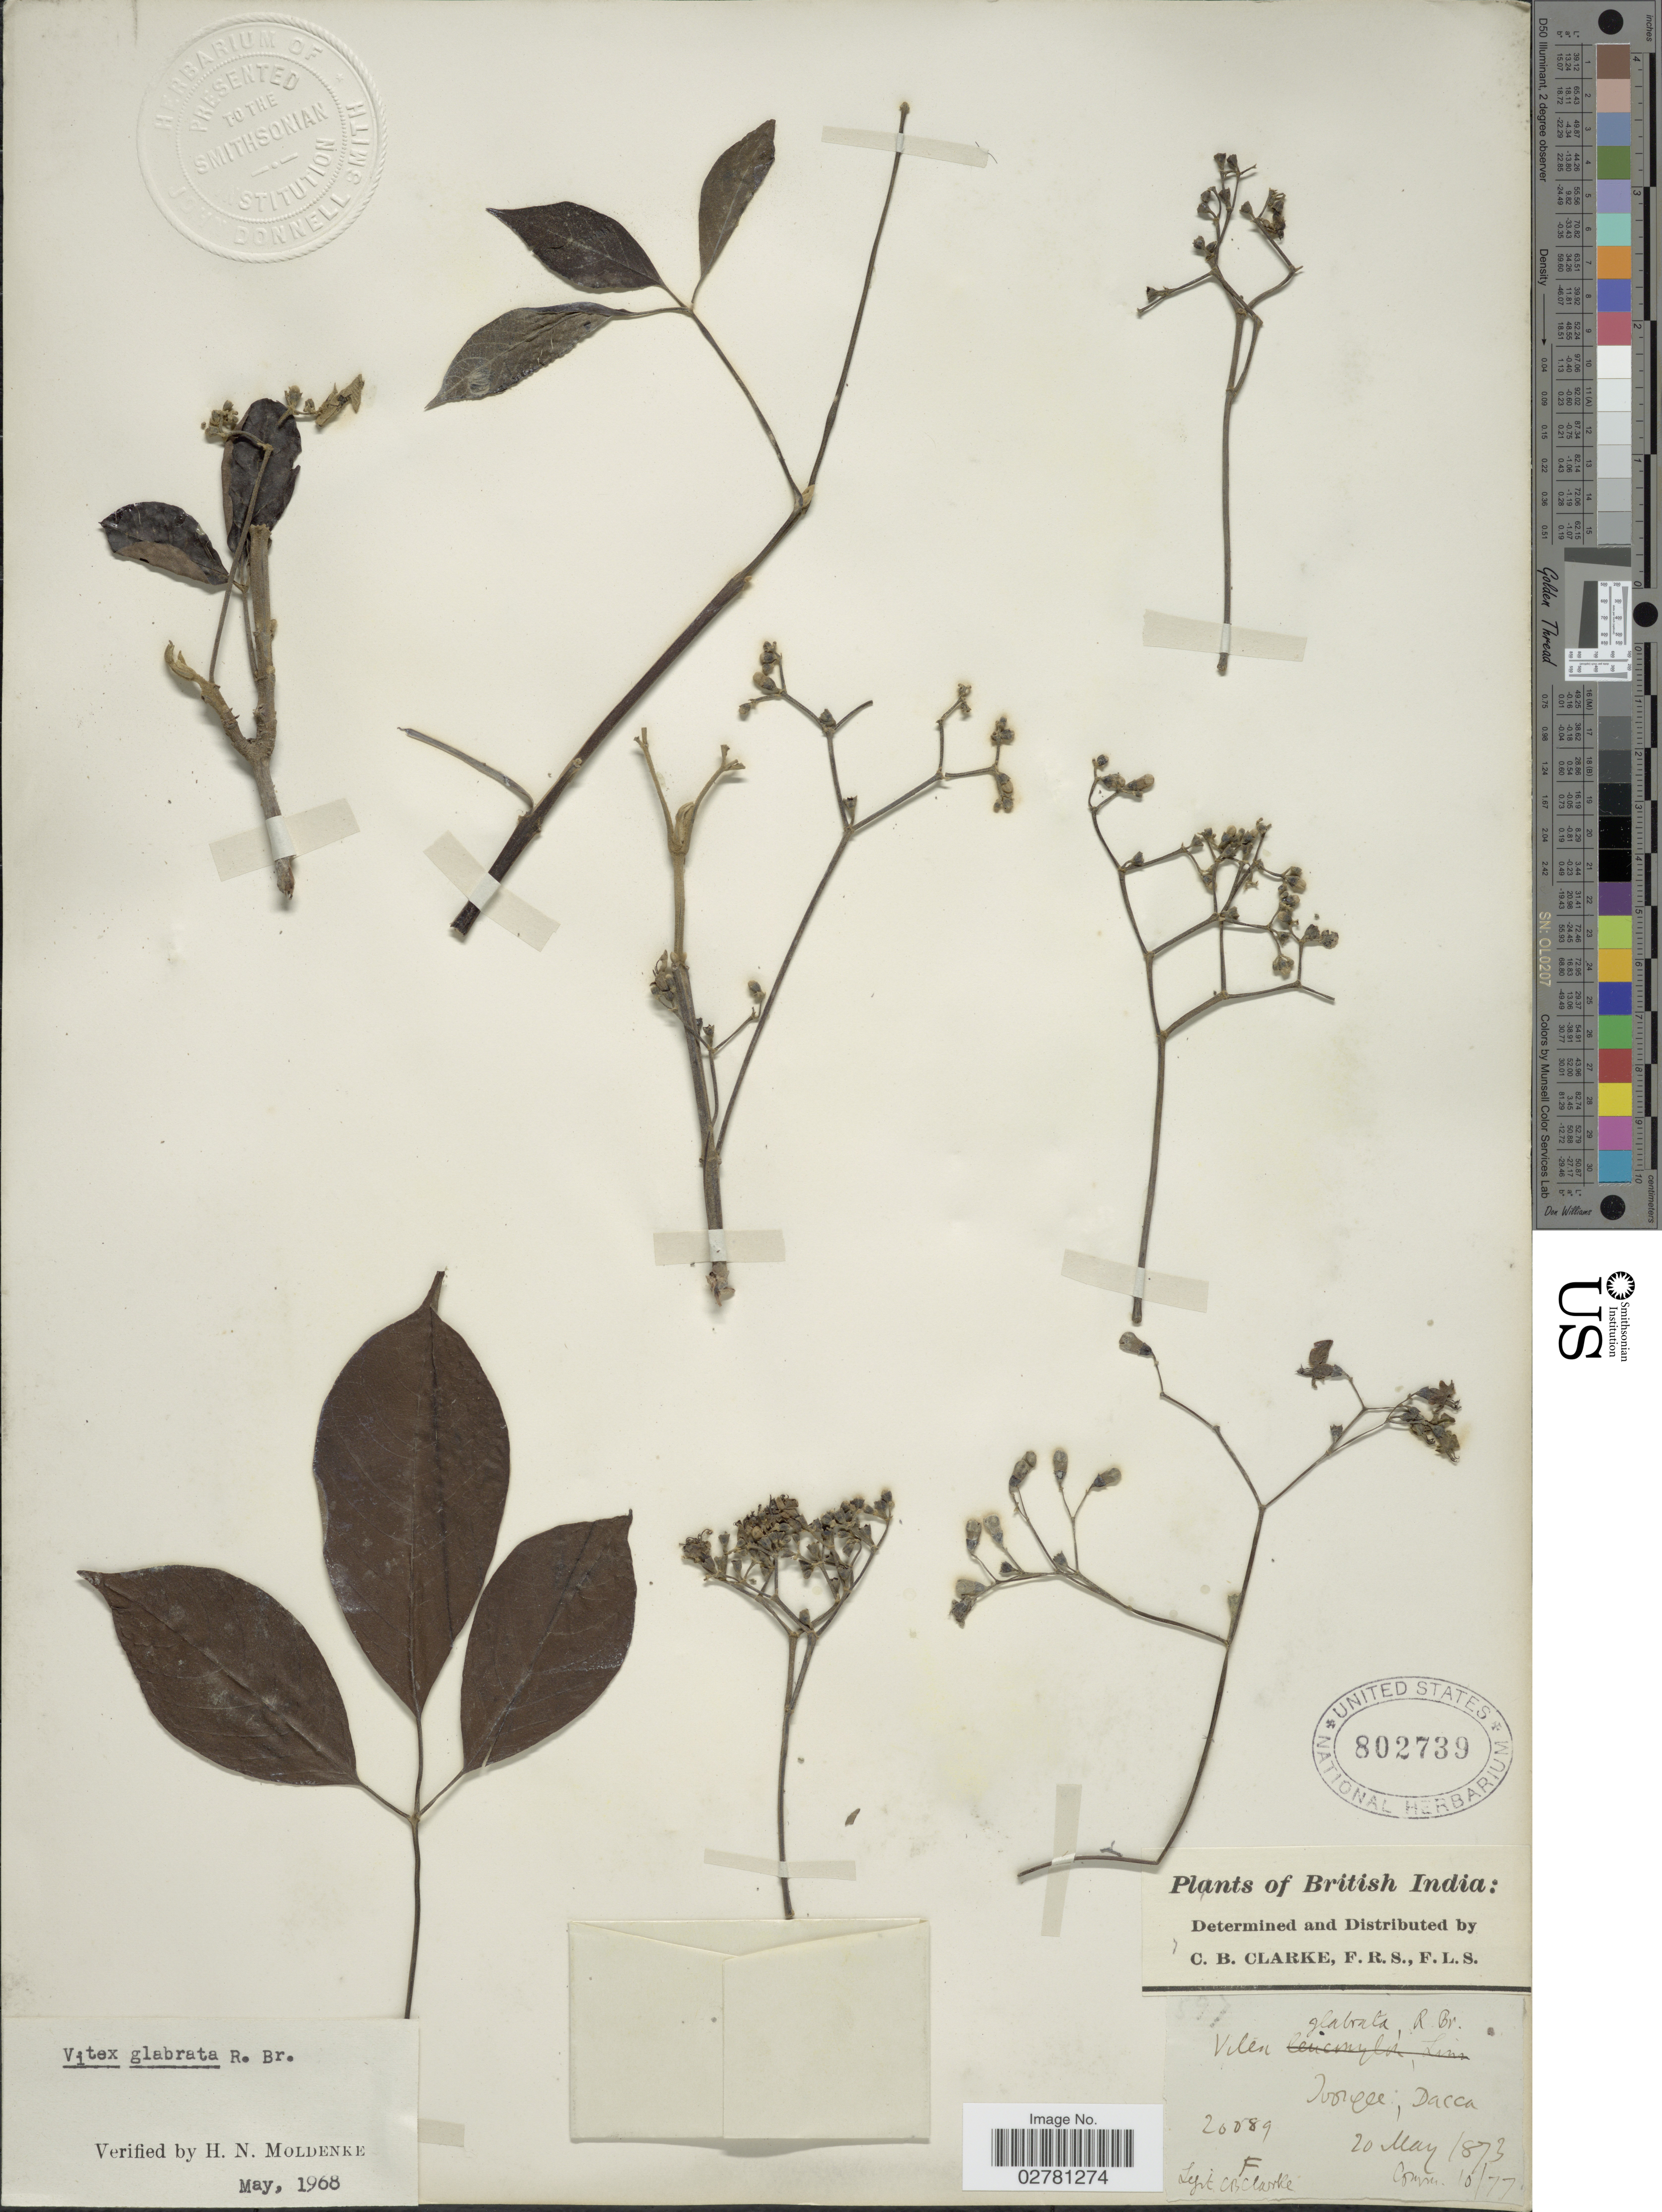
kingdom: Plantae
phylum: Tracheophyta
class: Magnoliopsida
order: Lamiales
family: Lamiaceae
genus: Vitex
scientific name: Vitex glabrata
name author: R. Br.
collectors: C. B. Clarke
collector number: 20089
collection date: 1873-05-20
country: India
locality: British India. Ivorcce, Dacca [interpreted].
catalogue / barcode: US 802739